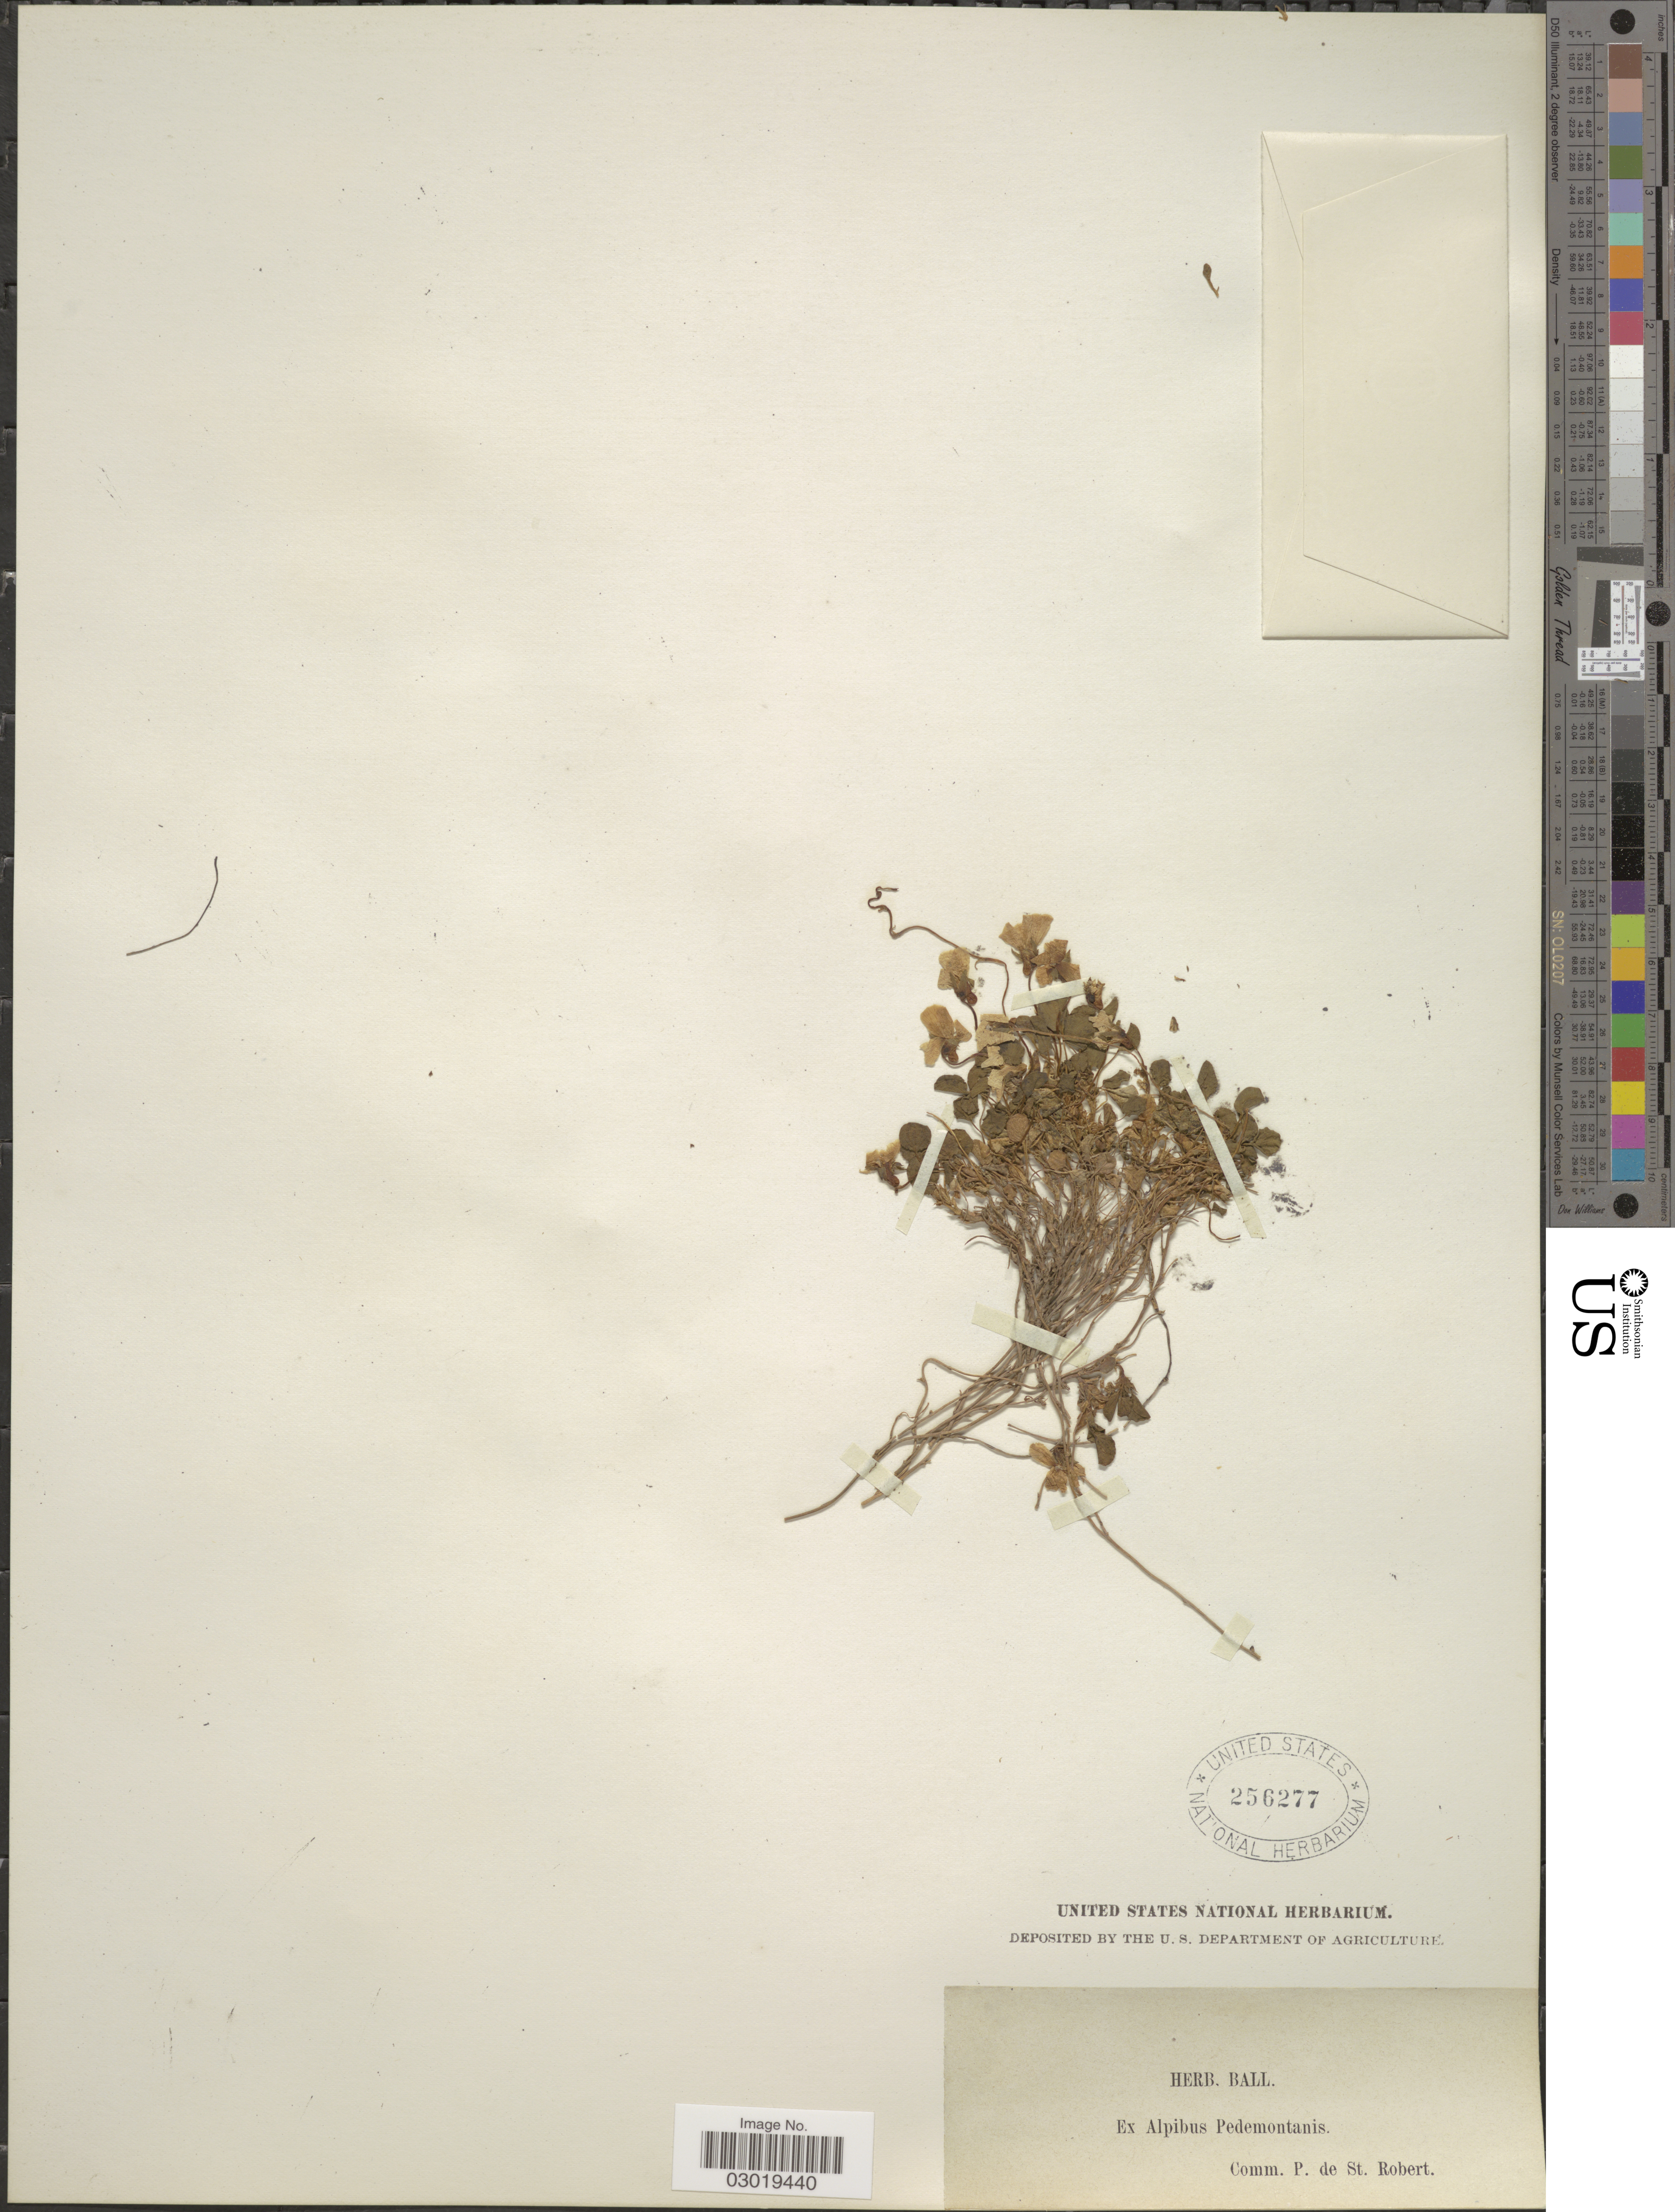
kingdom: Plantae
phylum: Tracheophyta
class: Magnoliopsida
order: Malpighiales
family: Violaceae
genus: Viola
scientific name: Viola sp.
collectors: ex herb. Ball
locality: Ex Alpibus Pedemontanis.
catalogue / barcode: US 256277